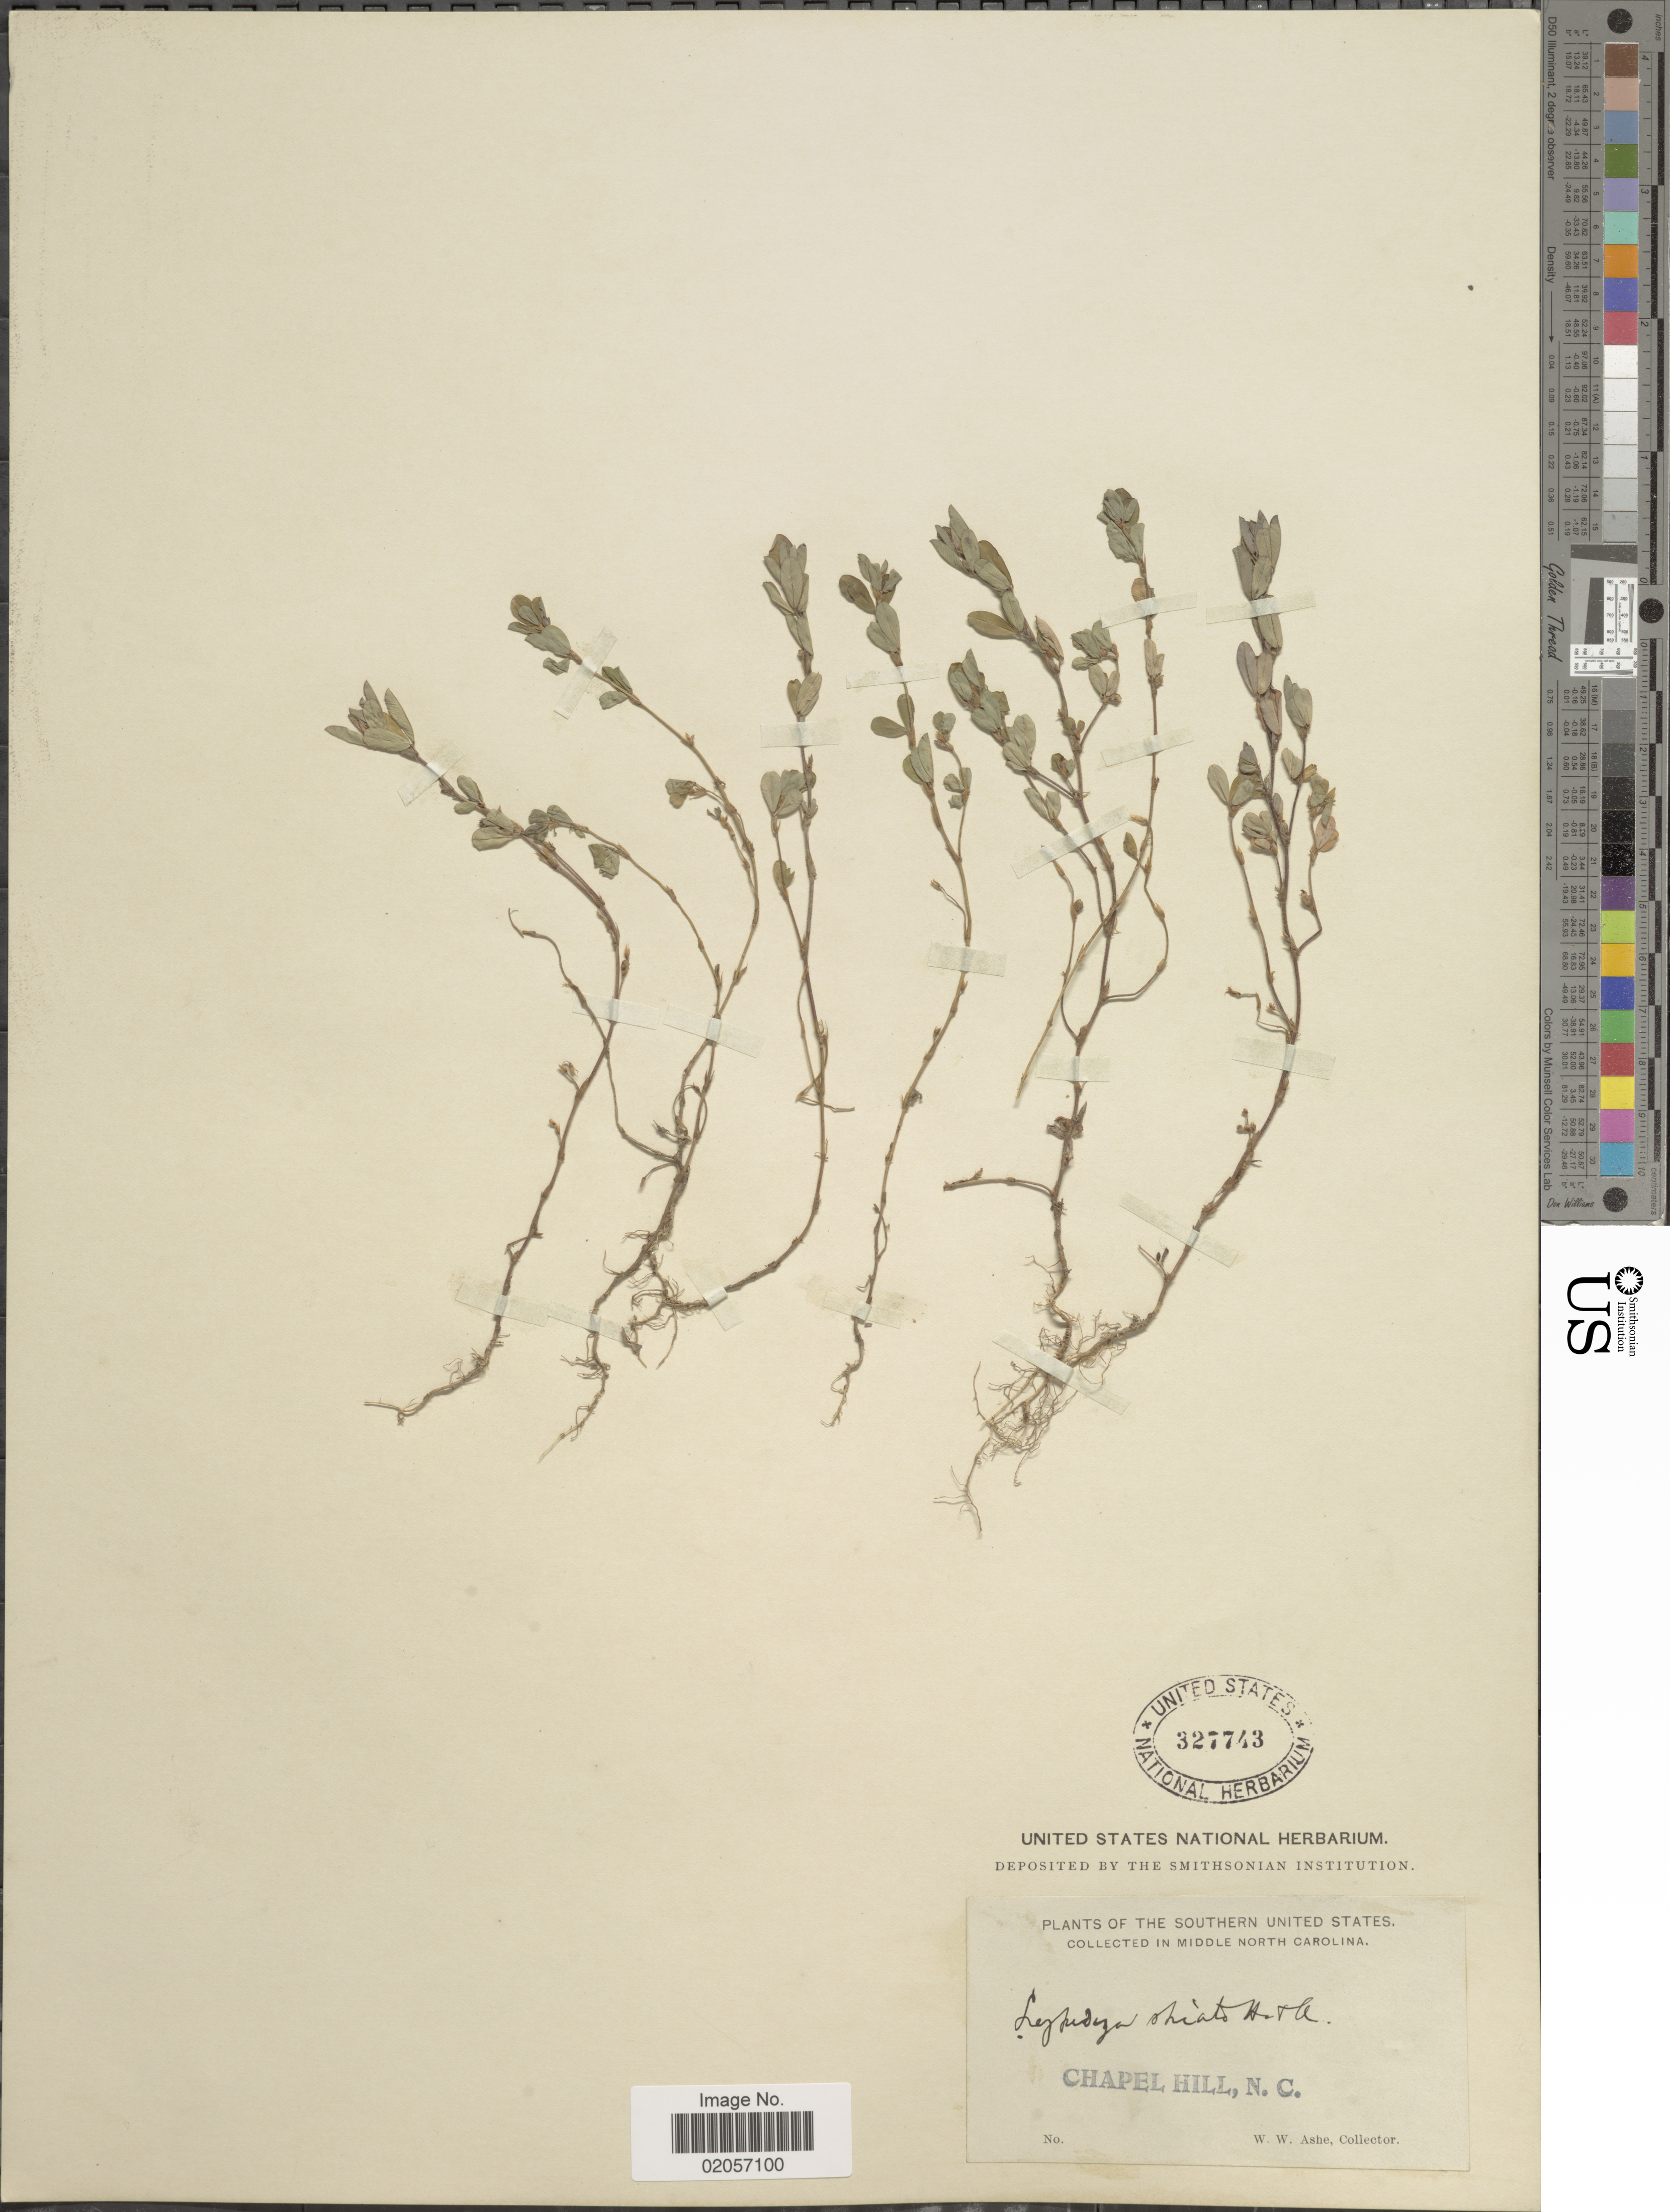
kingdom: Plantae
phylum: Tracheophyta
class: Magnoliopsida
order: Fabales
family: Fabaceae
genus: Kummerowia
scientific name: Kummerowia striata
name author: (Thunb.) Schindl.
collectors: W. W. Ashe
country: United States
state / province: North Carolina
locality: In Middle North Carolina. Chapel Hill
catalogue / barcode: US 327743